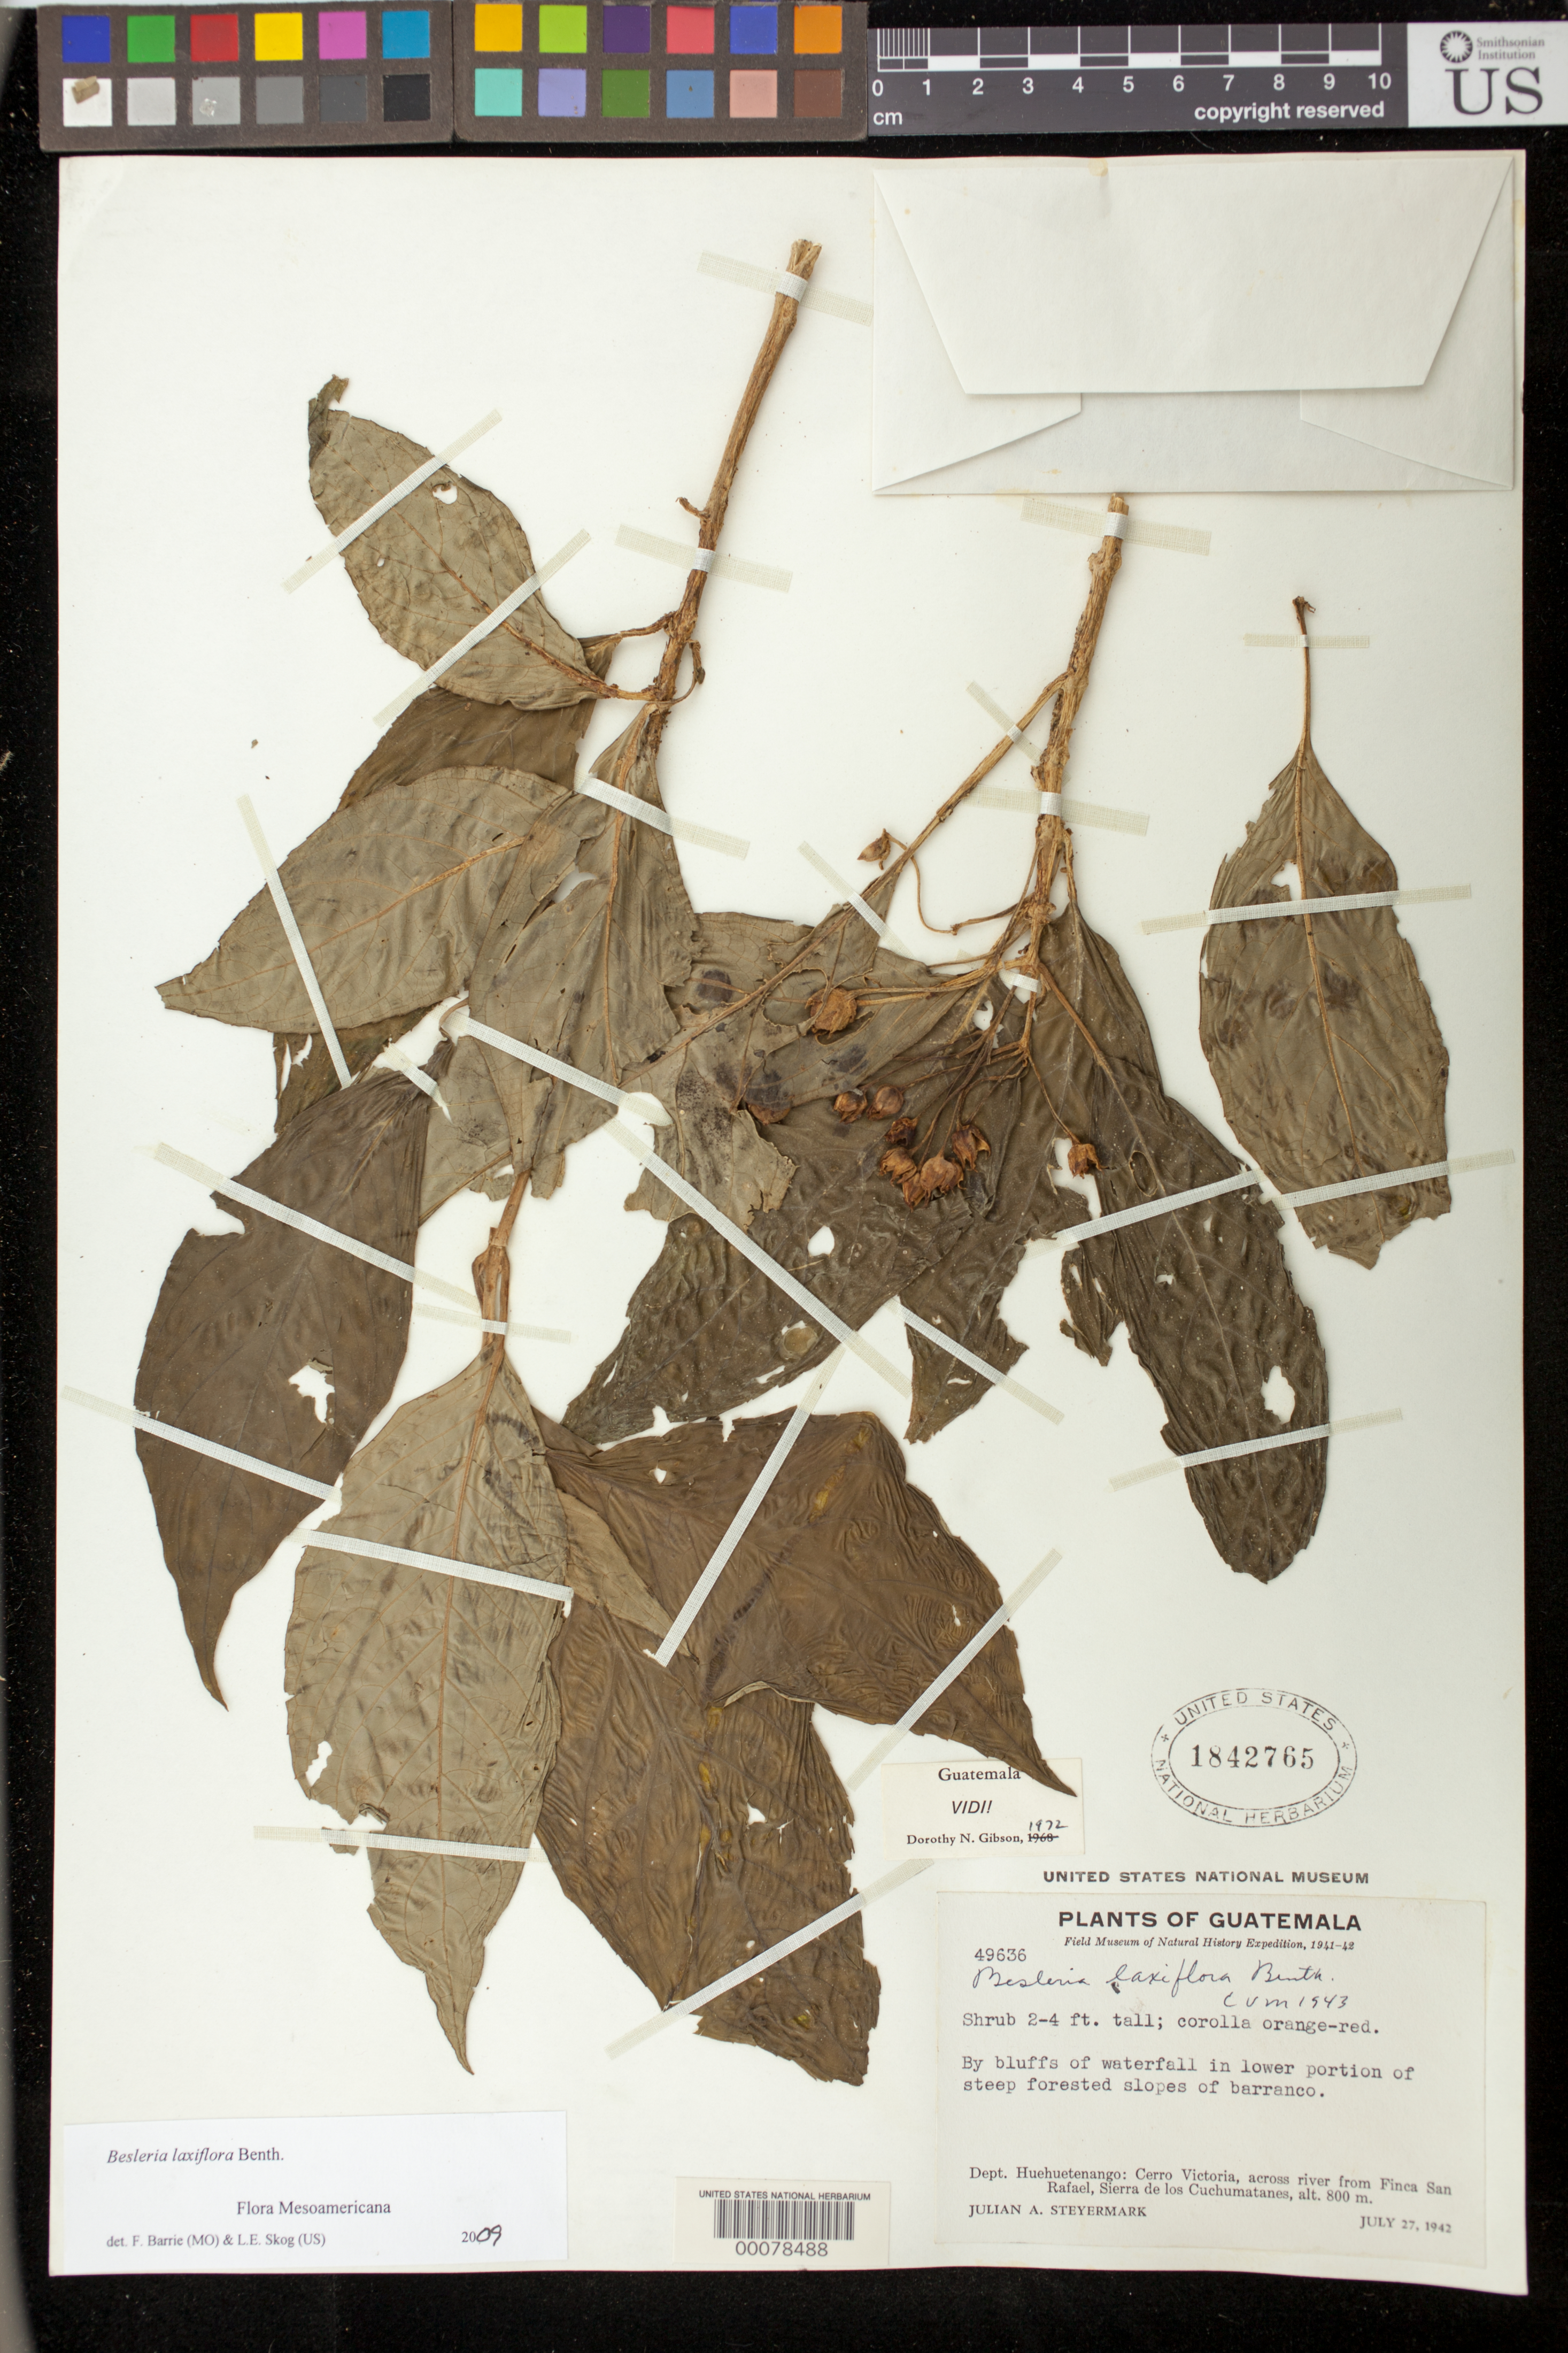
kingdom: Plantae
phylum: Tracheophyta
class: Magnoliopsida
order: Lamiales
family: Gesneriaceae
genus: Besleria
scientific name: Besleria laxiflora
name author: Benth.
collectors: J. Steyermark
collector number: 49636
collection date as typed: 27 Jul 1942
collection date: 1942-07-27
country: Guatemala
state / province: Huehuetenango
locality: Cerro Victoria, across river from Finca San Rafael, Sierra de Los Cuchumatanes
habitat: By bluffs of waterfall in lower portion of steep forested slopes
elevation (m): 800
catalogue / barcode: US 1842765